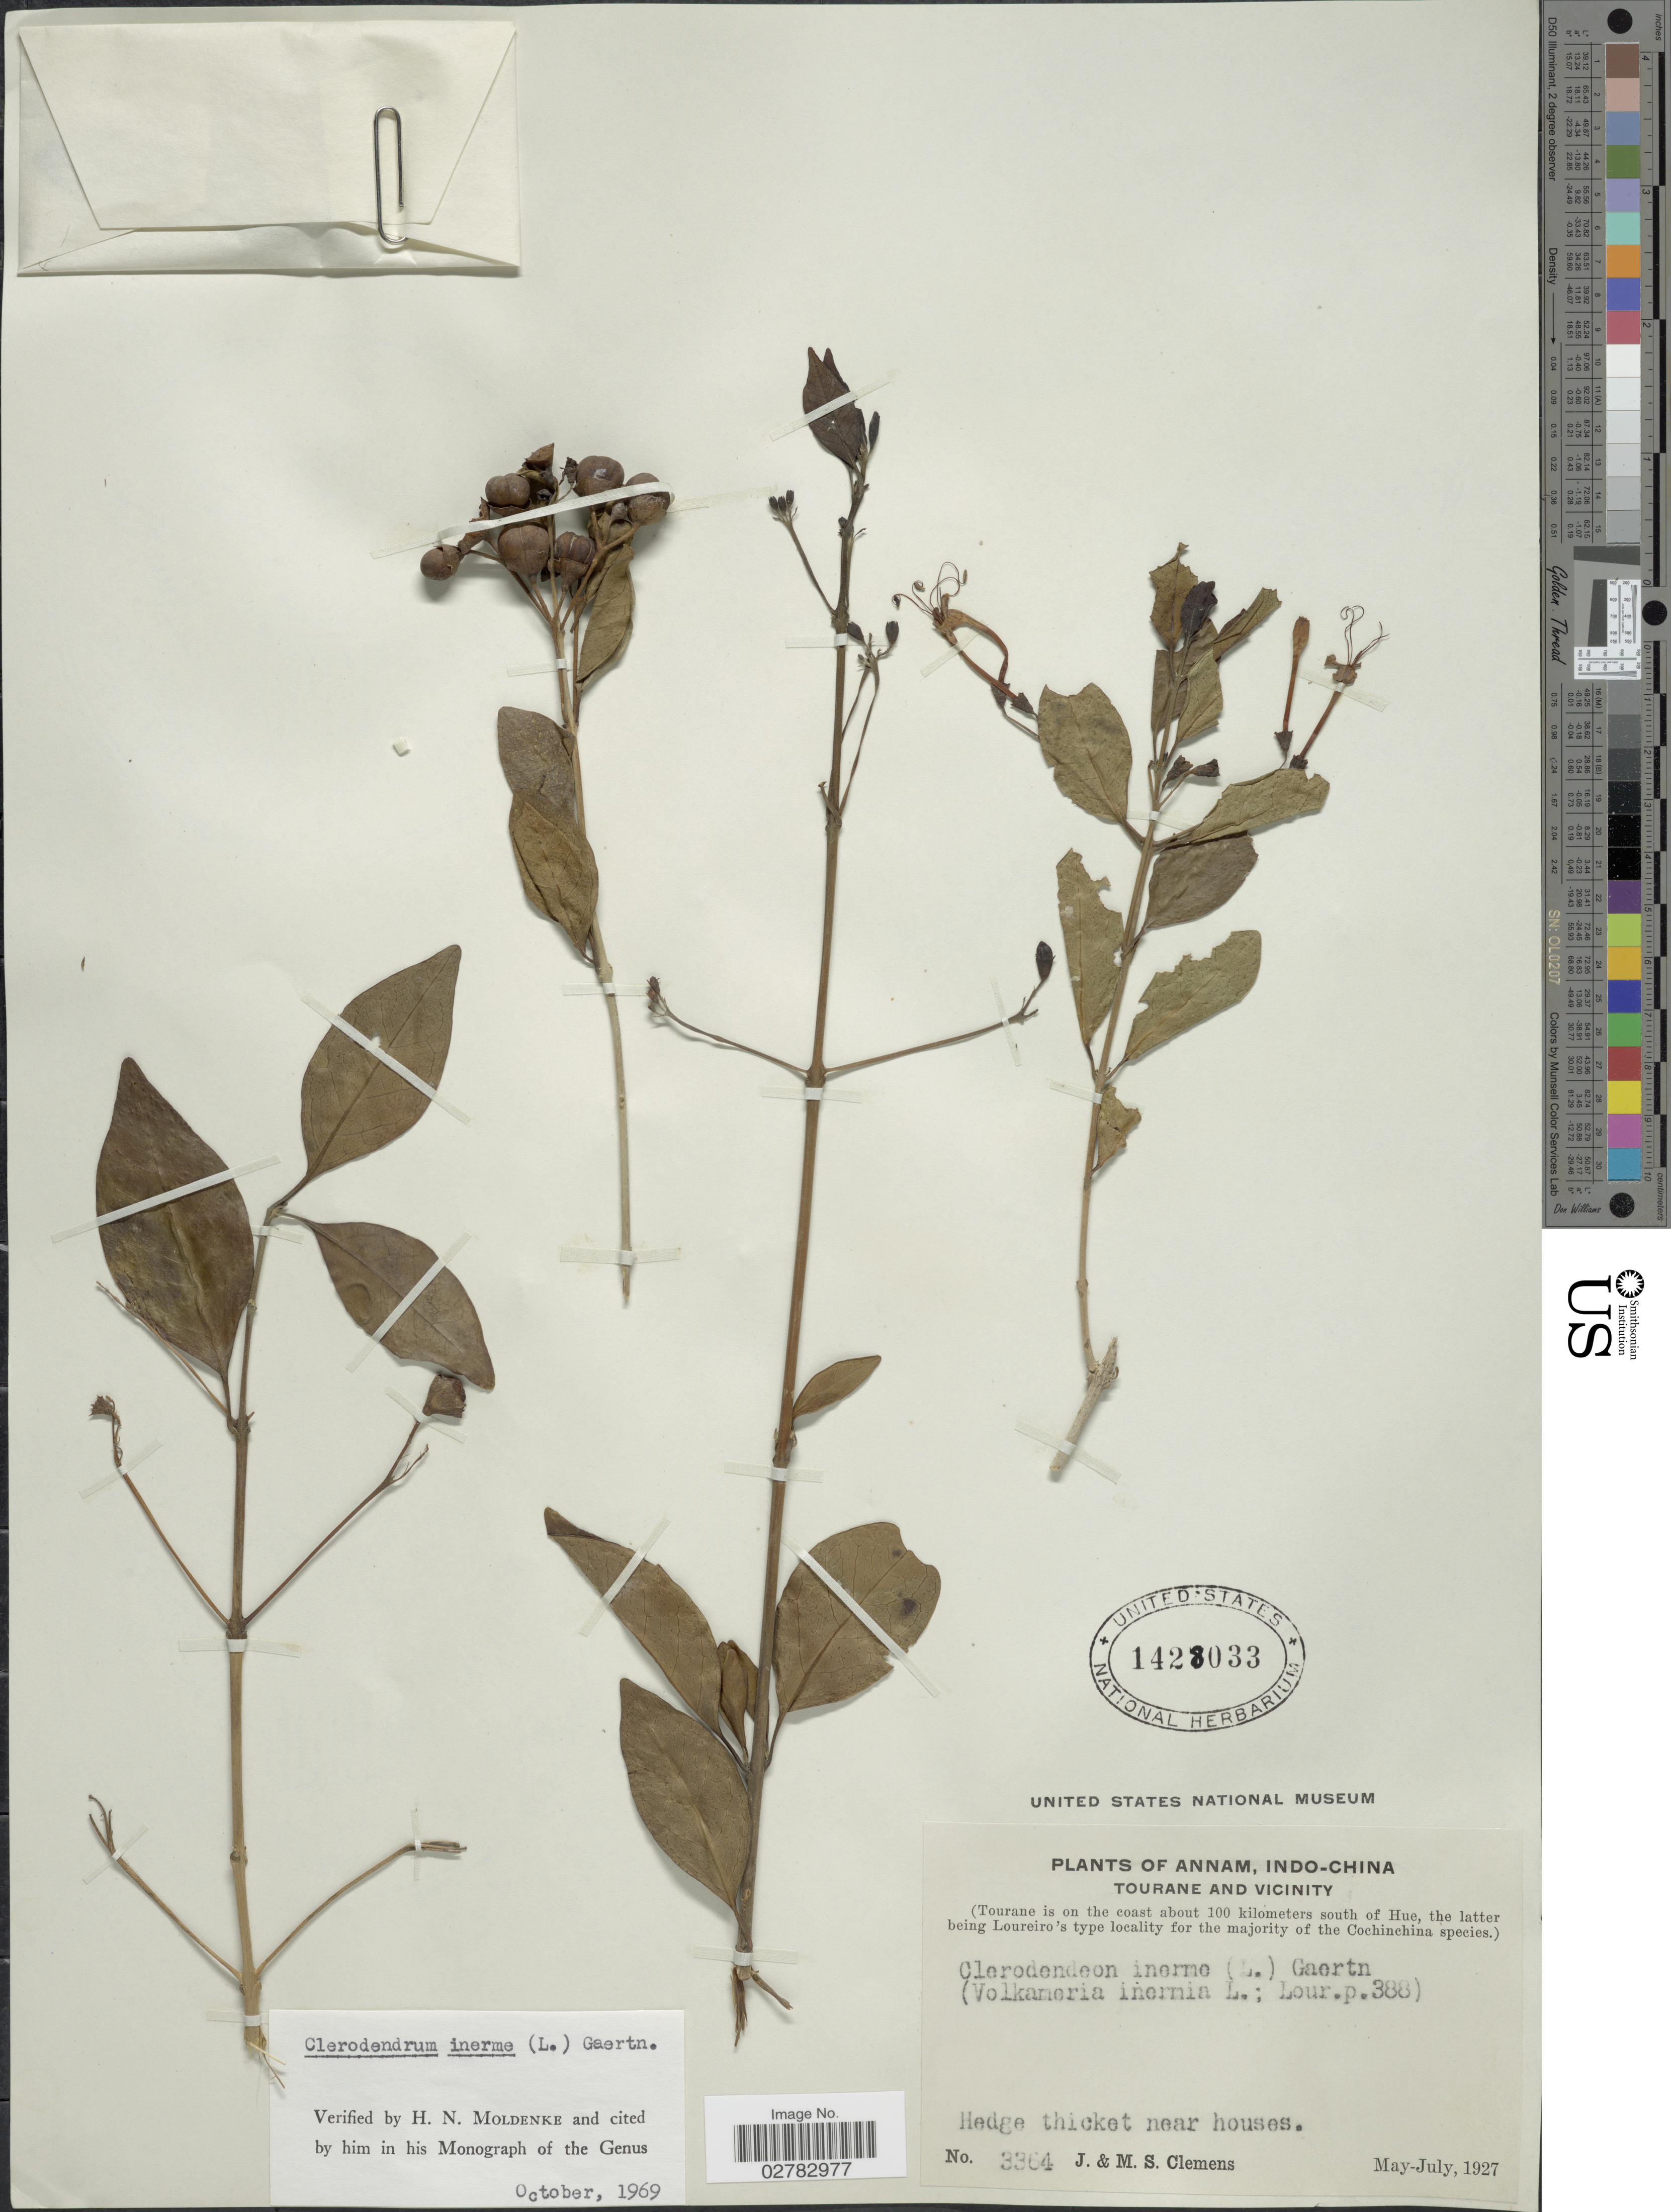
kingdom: Plantae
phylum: Tracheophyta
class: Magnoliopsida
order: Lamiales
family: Lamiaceae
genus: Clerodendrum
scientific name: Clerodendrum inerme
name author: (L.) Gaertn.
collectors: J. Clemens & M. S. Clemens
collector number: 3364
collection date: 1927-05/1927-07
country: Vietnam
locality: Annam, Indo-China. Tourane and Vicinity. (Tourane is on the coast about 100 kilometers south of Hue, the latter being Loureiro's type locality for the majority of the Cochinchina species). Hedge thicket near houses.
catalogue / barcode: US 1428033